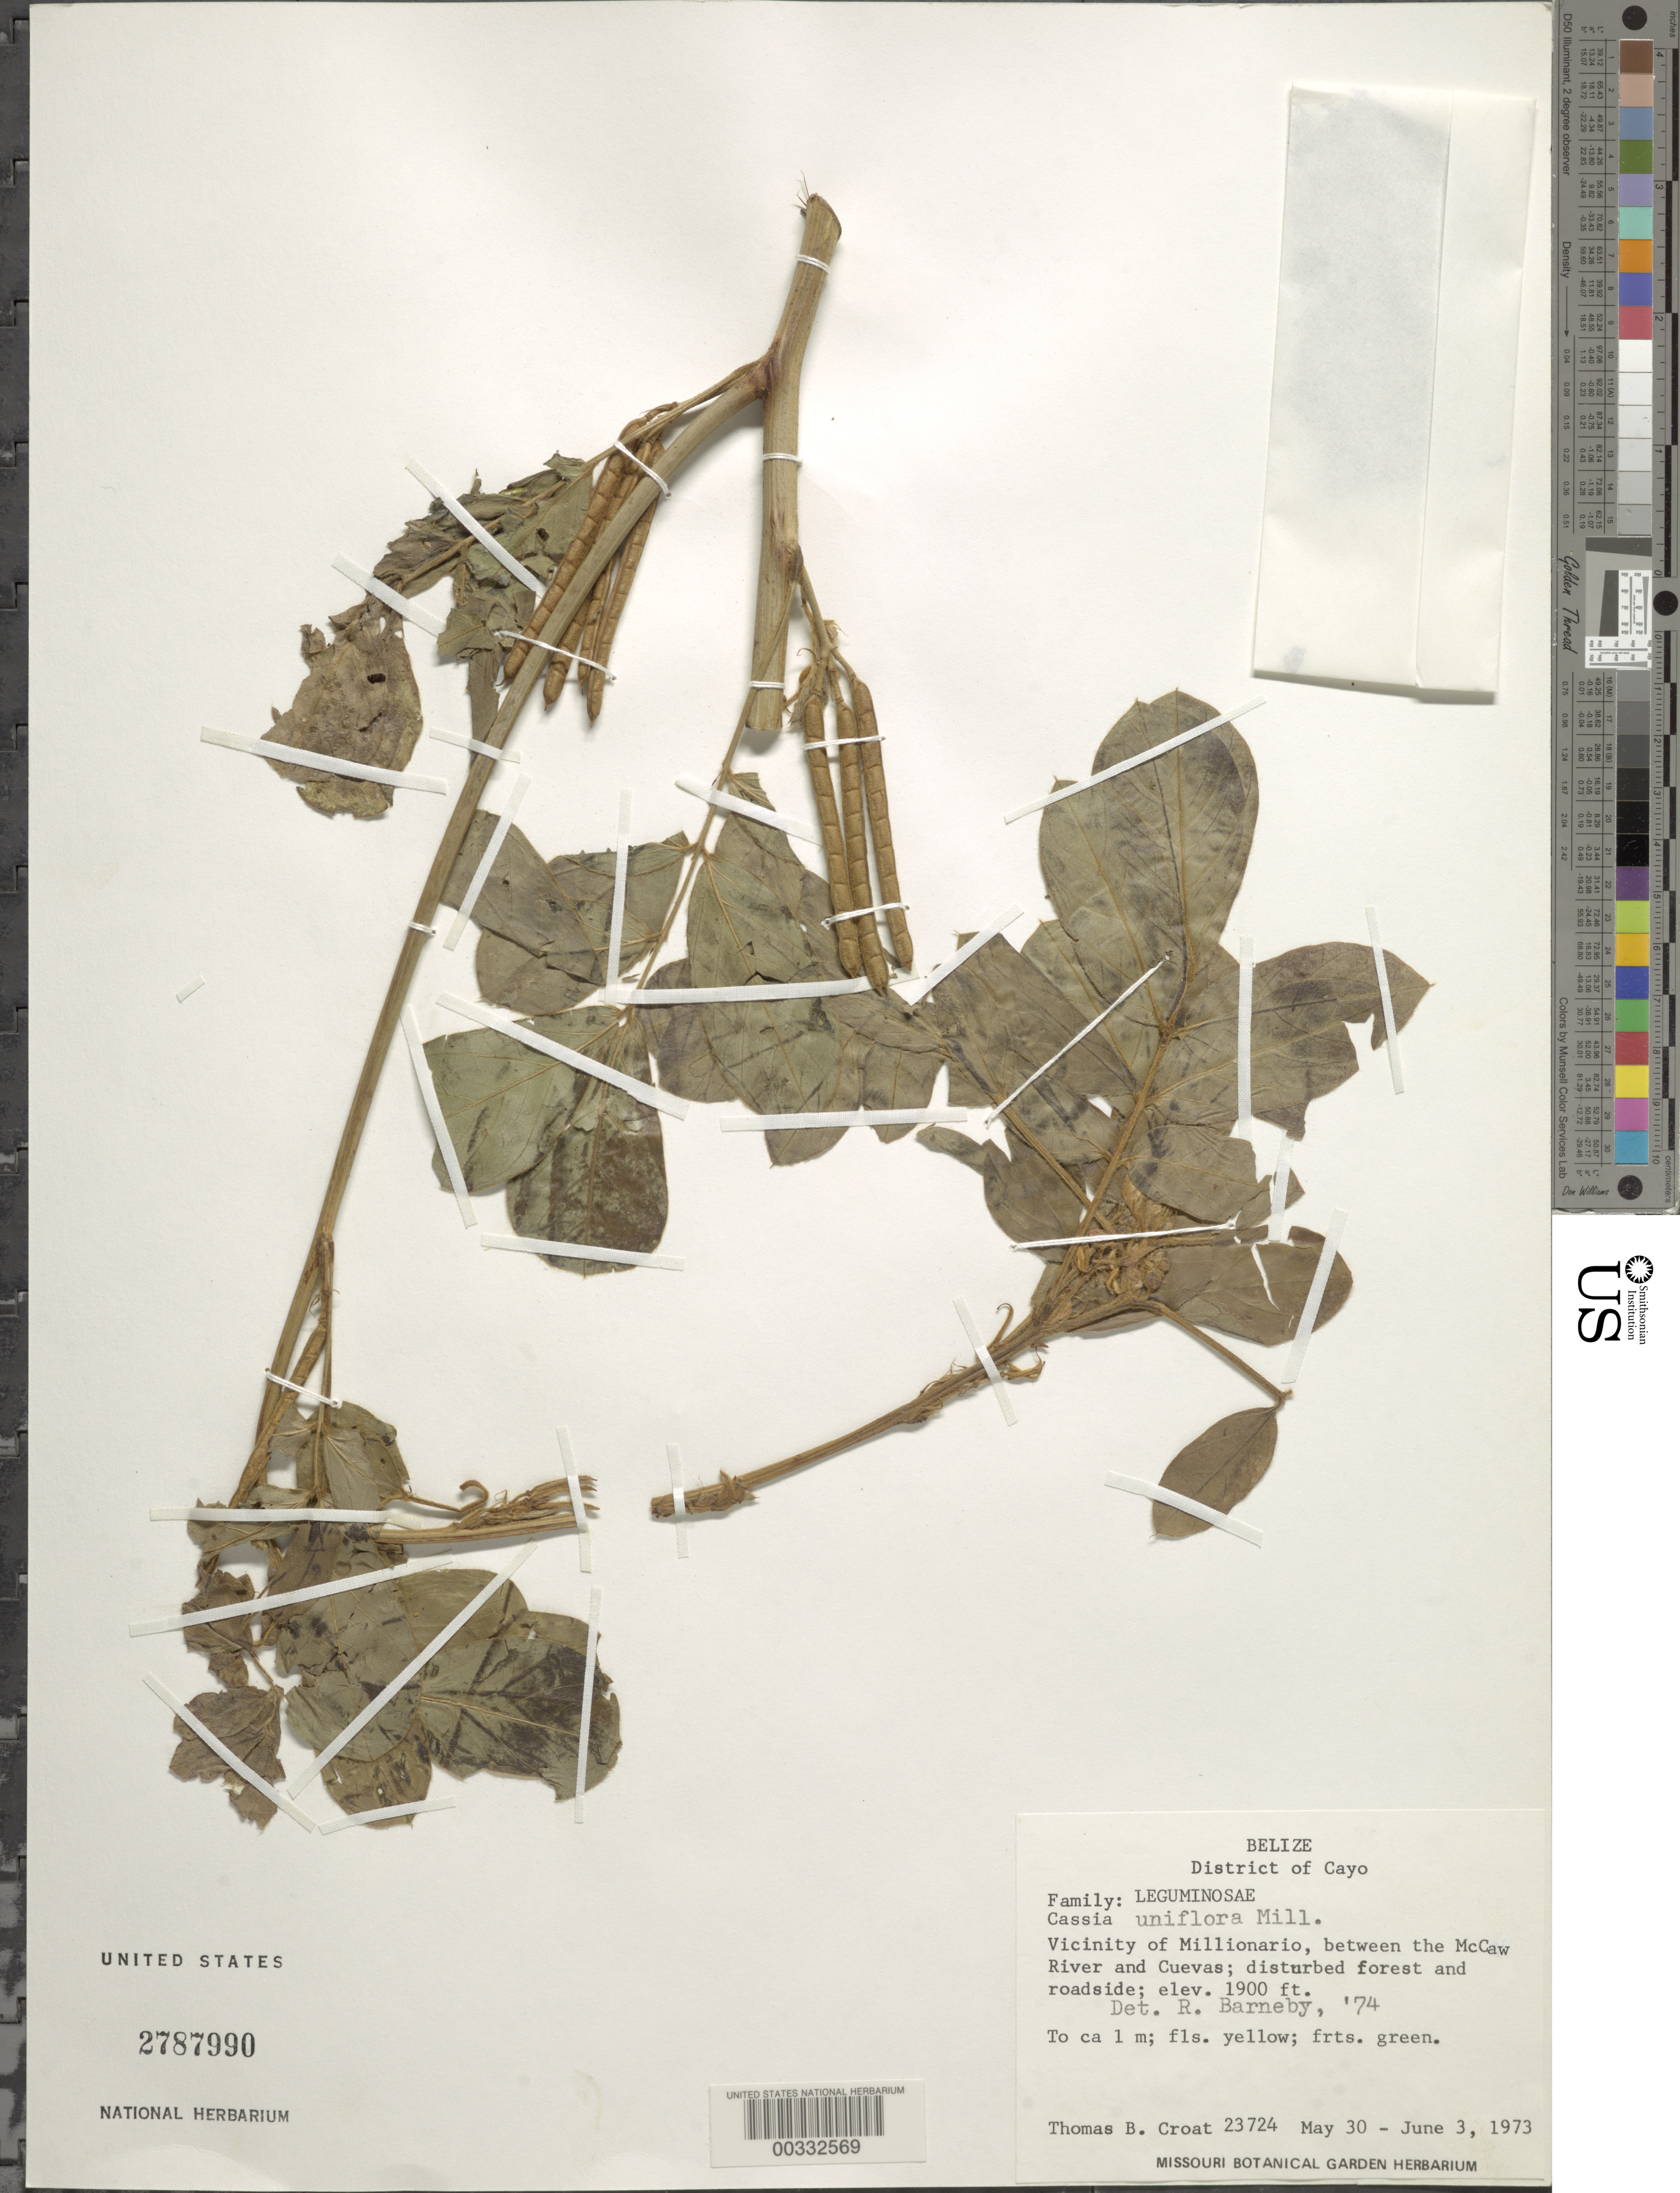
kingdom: Plantae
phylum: Tracheophyta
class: Magnoliopsida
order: Fabales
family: Fabaceae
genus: Senna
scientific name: Senna uniflora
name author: (Mill.) H.S. Irwin & Barneby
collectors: T. B. Croat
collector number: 23724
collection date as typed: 30 May 1973 to 03 Jun 1973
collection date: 1973-05-30/1973-06-03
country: Belize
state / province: Cayo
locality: Vicinity of Millionario, between the McCaw River and Cuevas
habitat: Disturbed forest and roadside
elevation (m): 579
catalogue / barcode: US 2787990